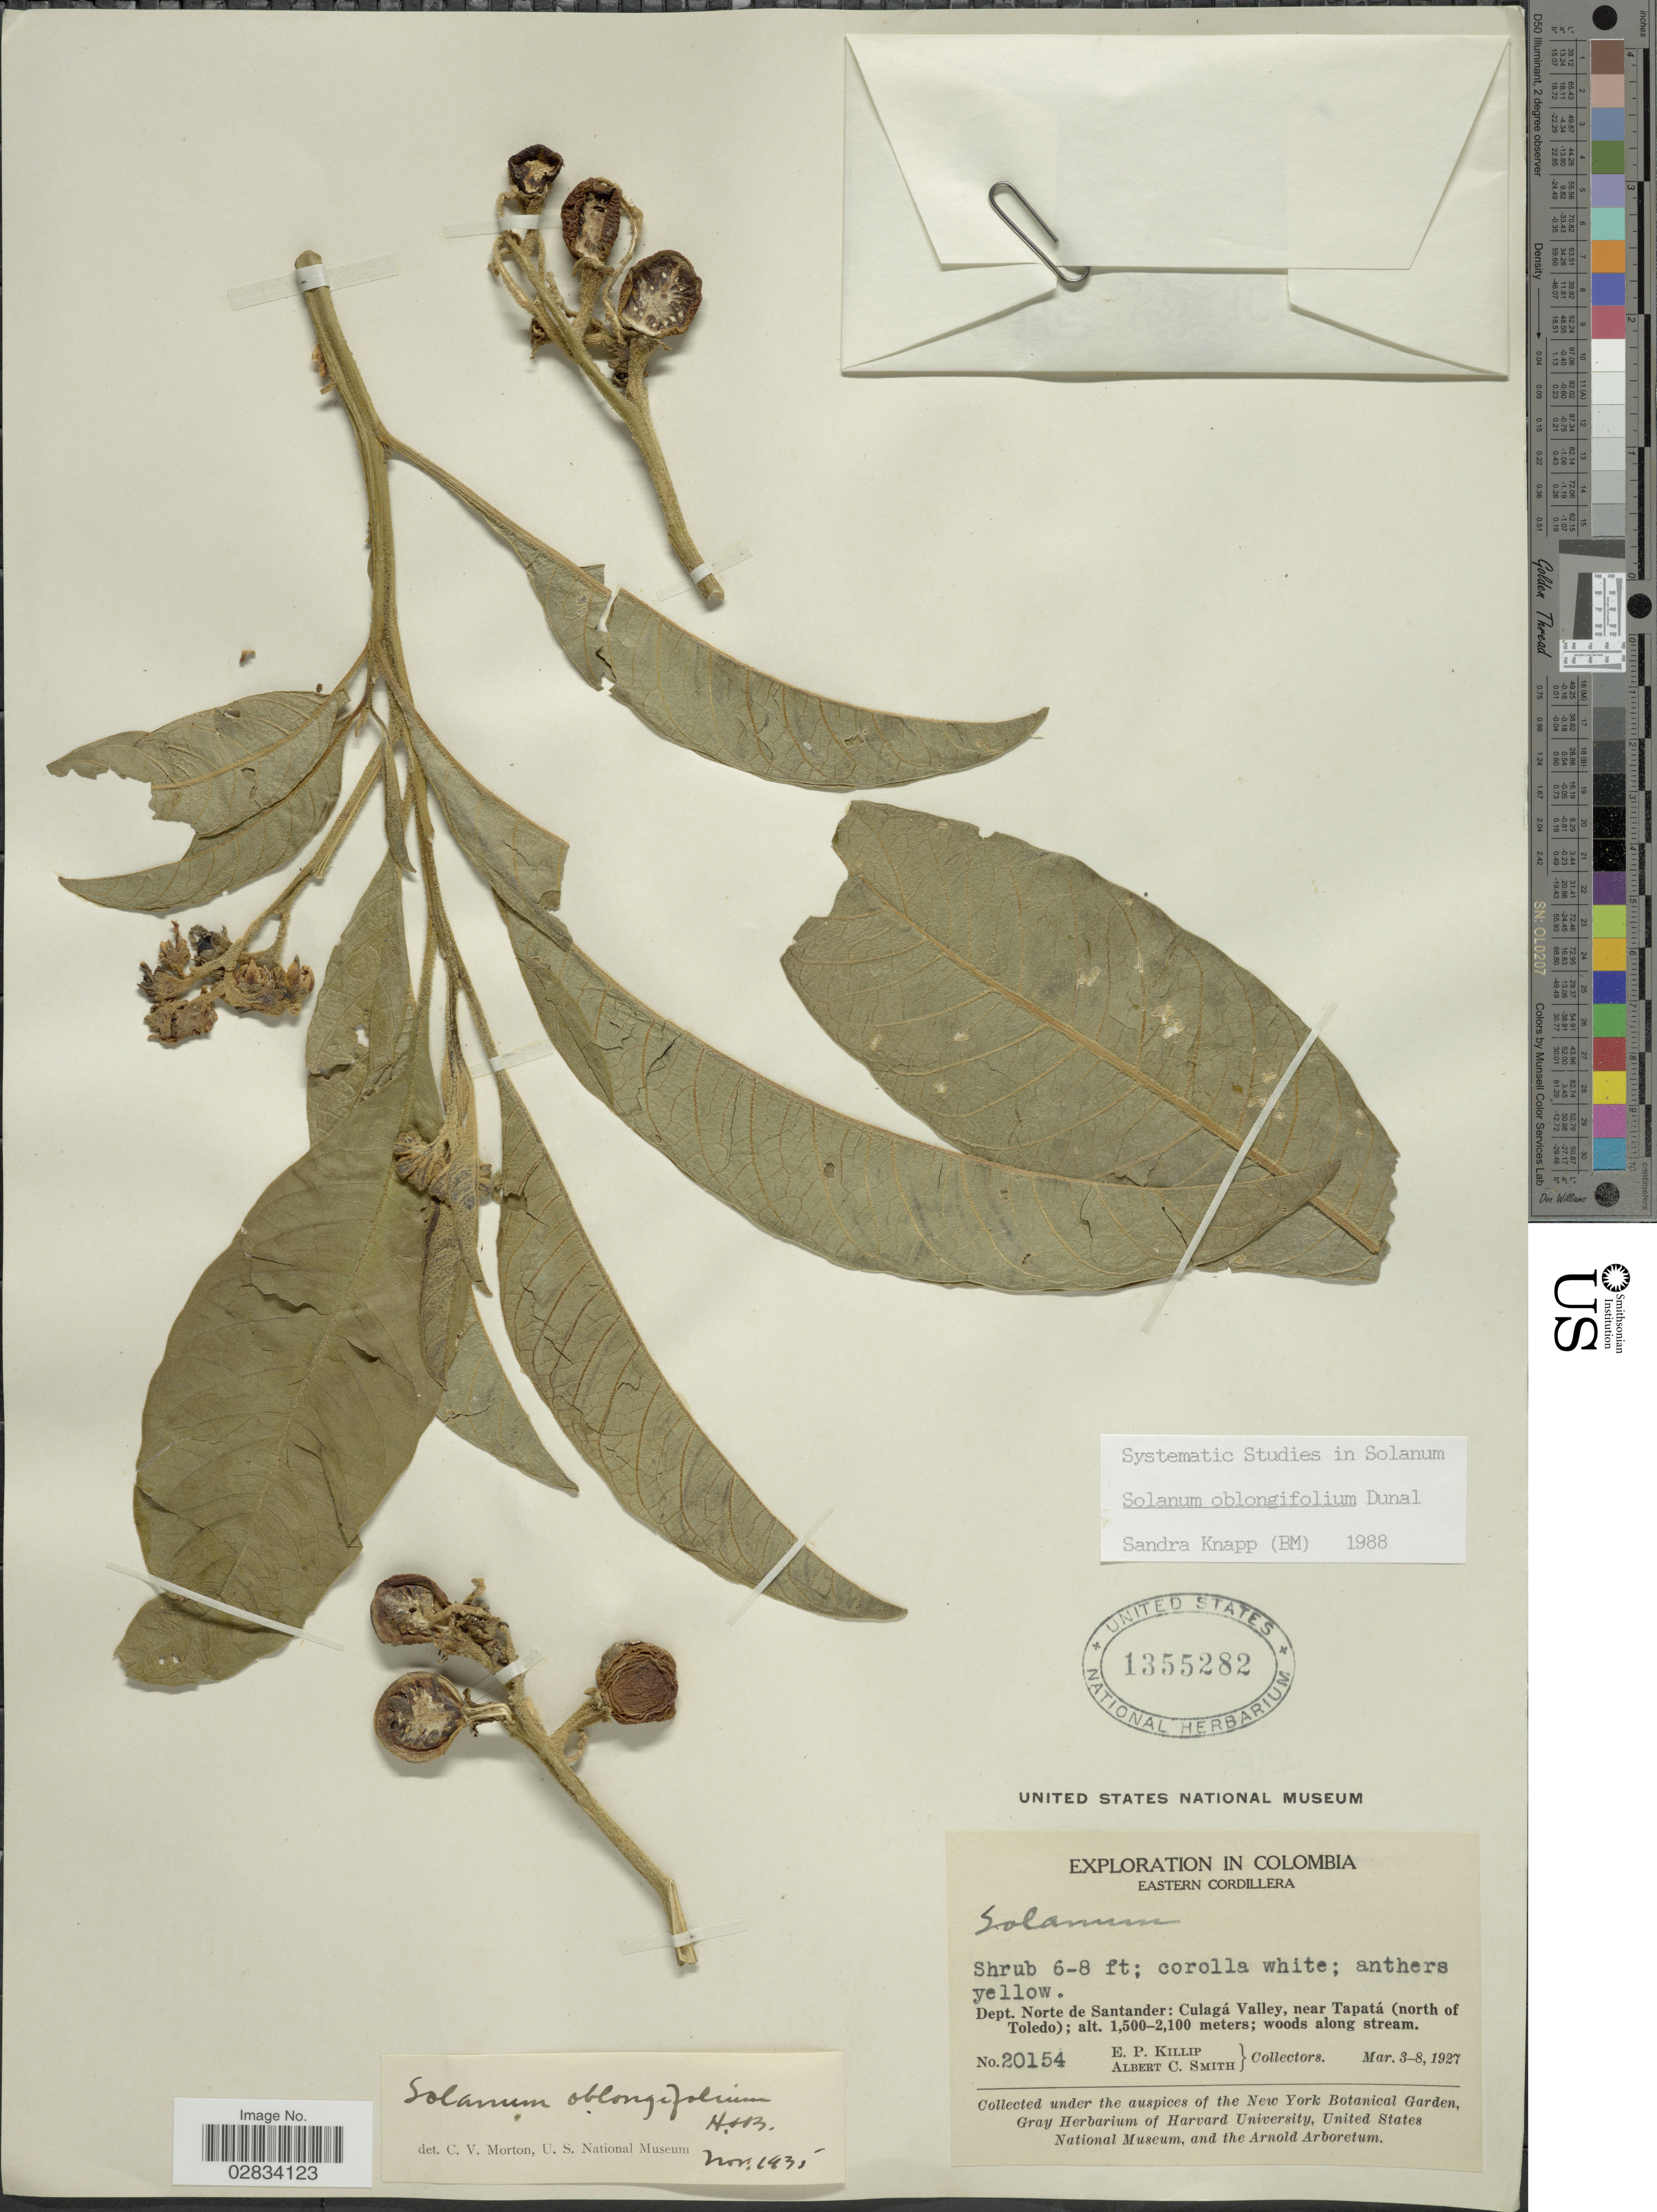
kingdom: Plantae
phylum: Tracheophyta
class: Magnoliopsida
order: Solanales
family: Solanaceae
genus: Solanum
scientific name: Solanum oblongifolium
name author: Duval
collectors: E. P. Killip & A. C. Smith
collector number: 20154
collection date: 1927-03-03/1927-03-08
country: Colombia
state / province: Norte de Santander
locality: Eastern Cordillera, Dept. Norte de Santander, Culagá Valley, near Tapatá (north of Toledo).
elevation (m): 1500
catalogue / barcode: US 1355282